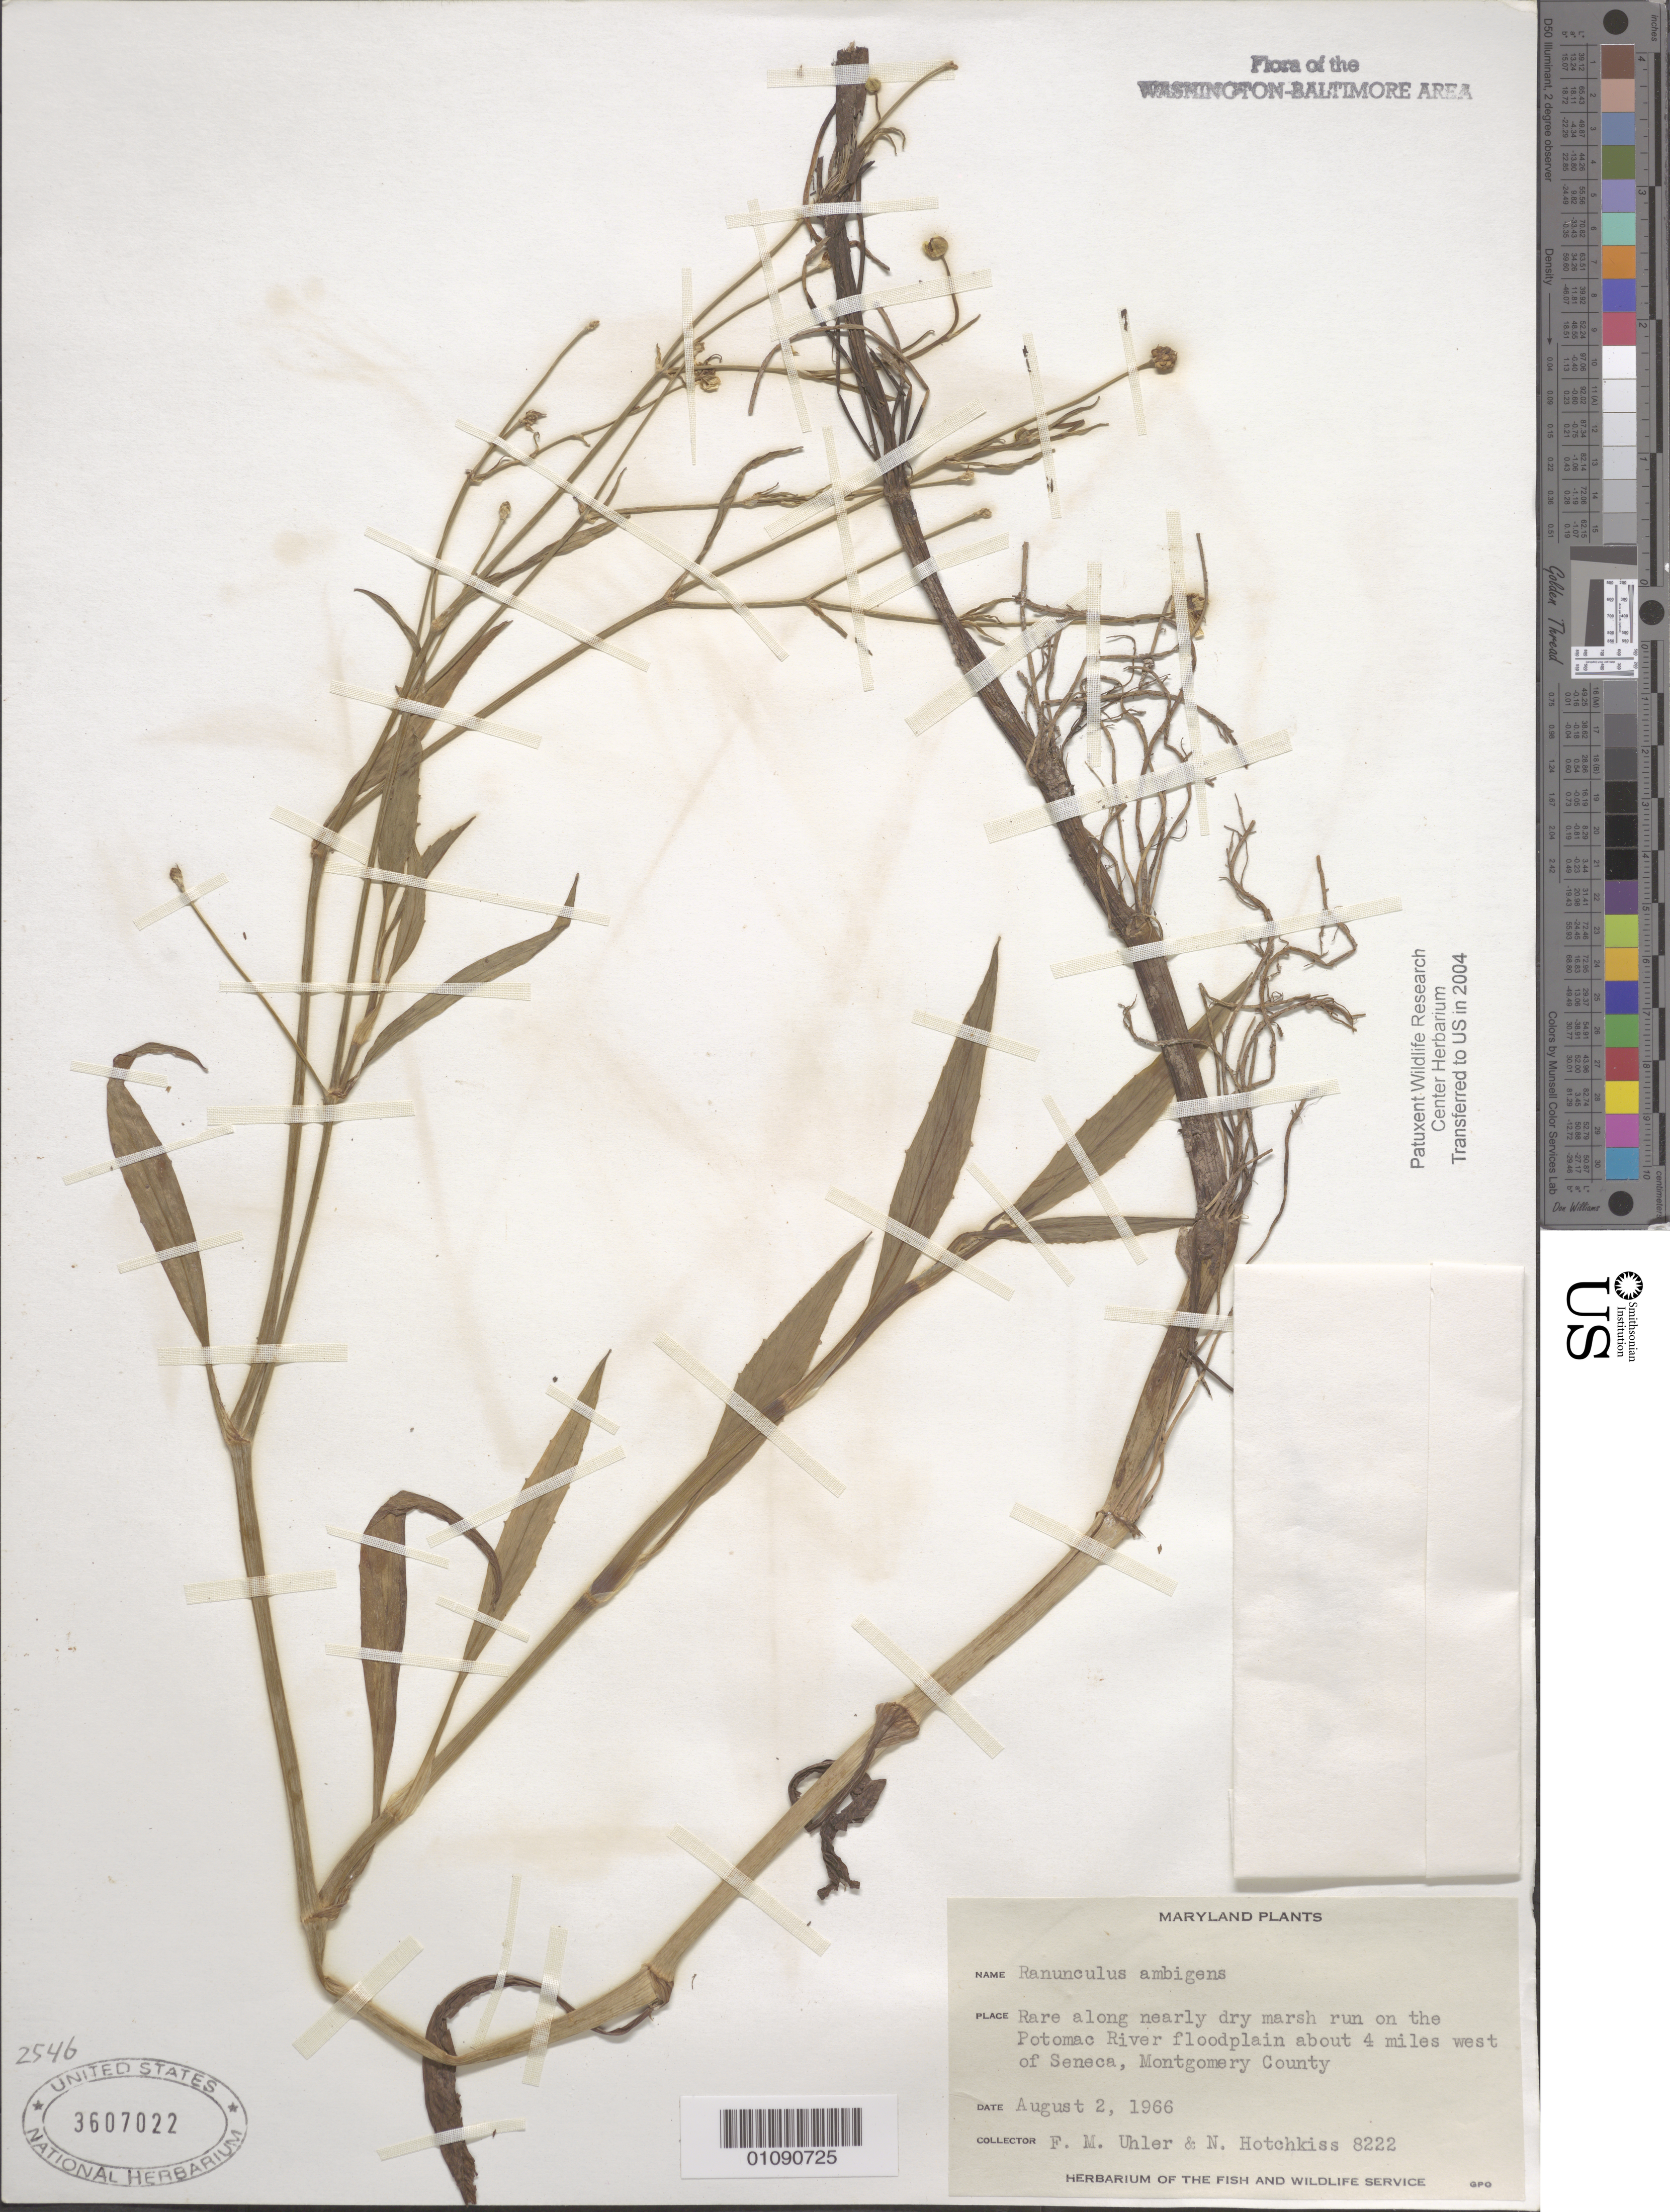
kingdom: Plantae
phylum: Tracheophyta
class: Magnoliopsida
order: Ranunculales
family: Ranunculaceae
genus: Ranunculus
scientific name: Ranunculus ambigens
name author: S. Watson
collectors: F. M. Uhler & N. Hotchkiss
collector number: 8222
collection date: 1966-08-02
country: United States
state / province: Maryland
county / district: Montgomery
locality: Potomac River floodplain, about 4 miles W. of Seneca.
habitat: Rare along nearly dry marsh.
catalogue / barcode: US 3607022